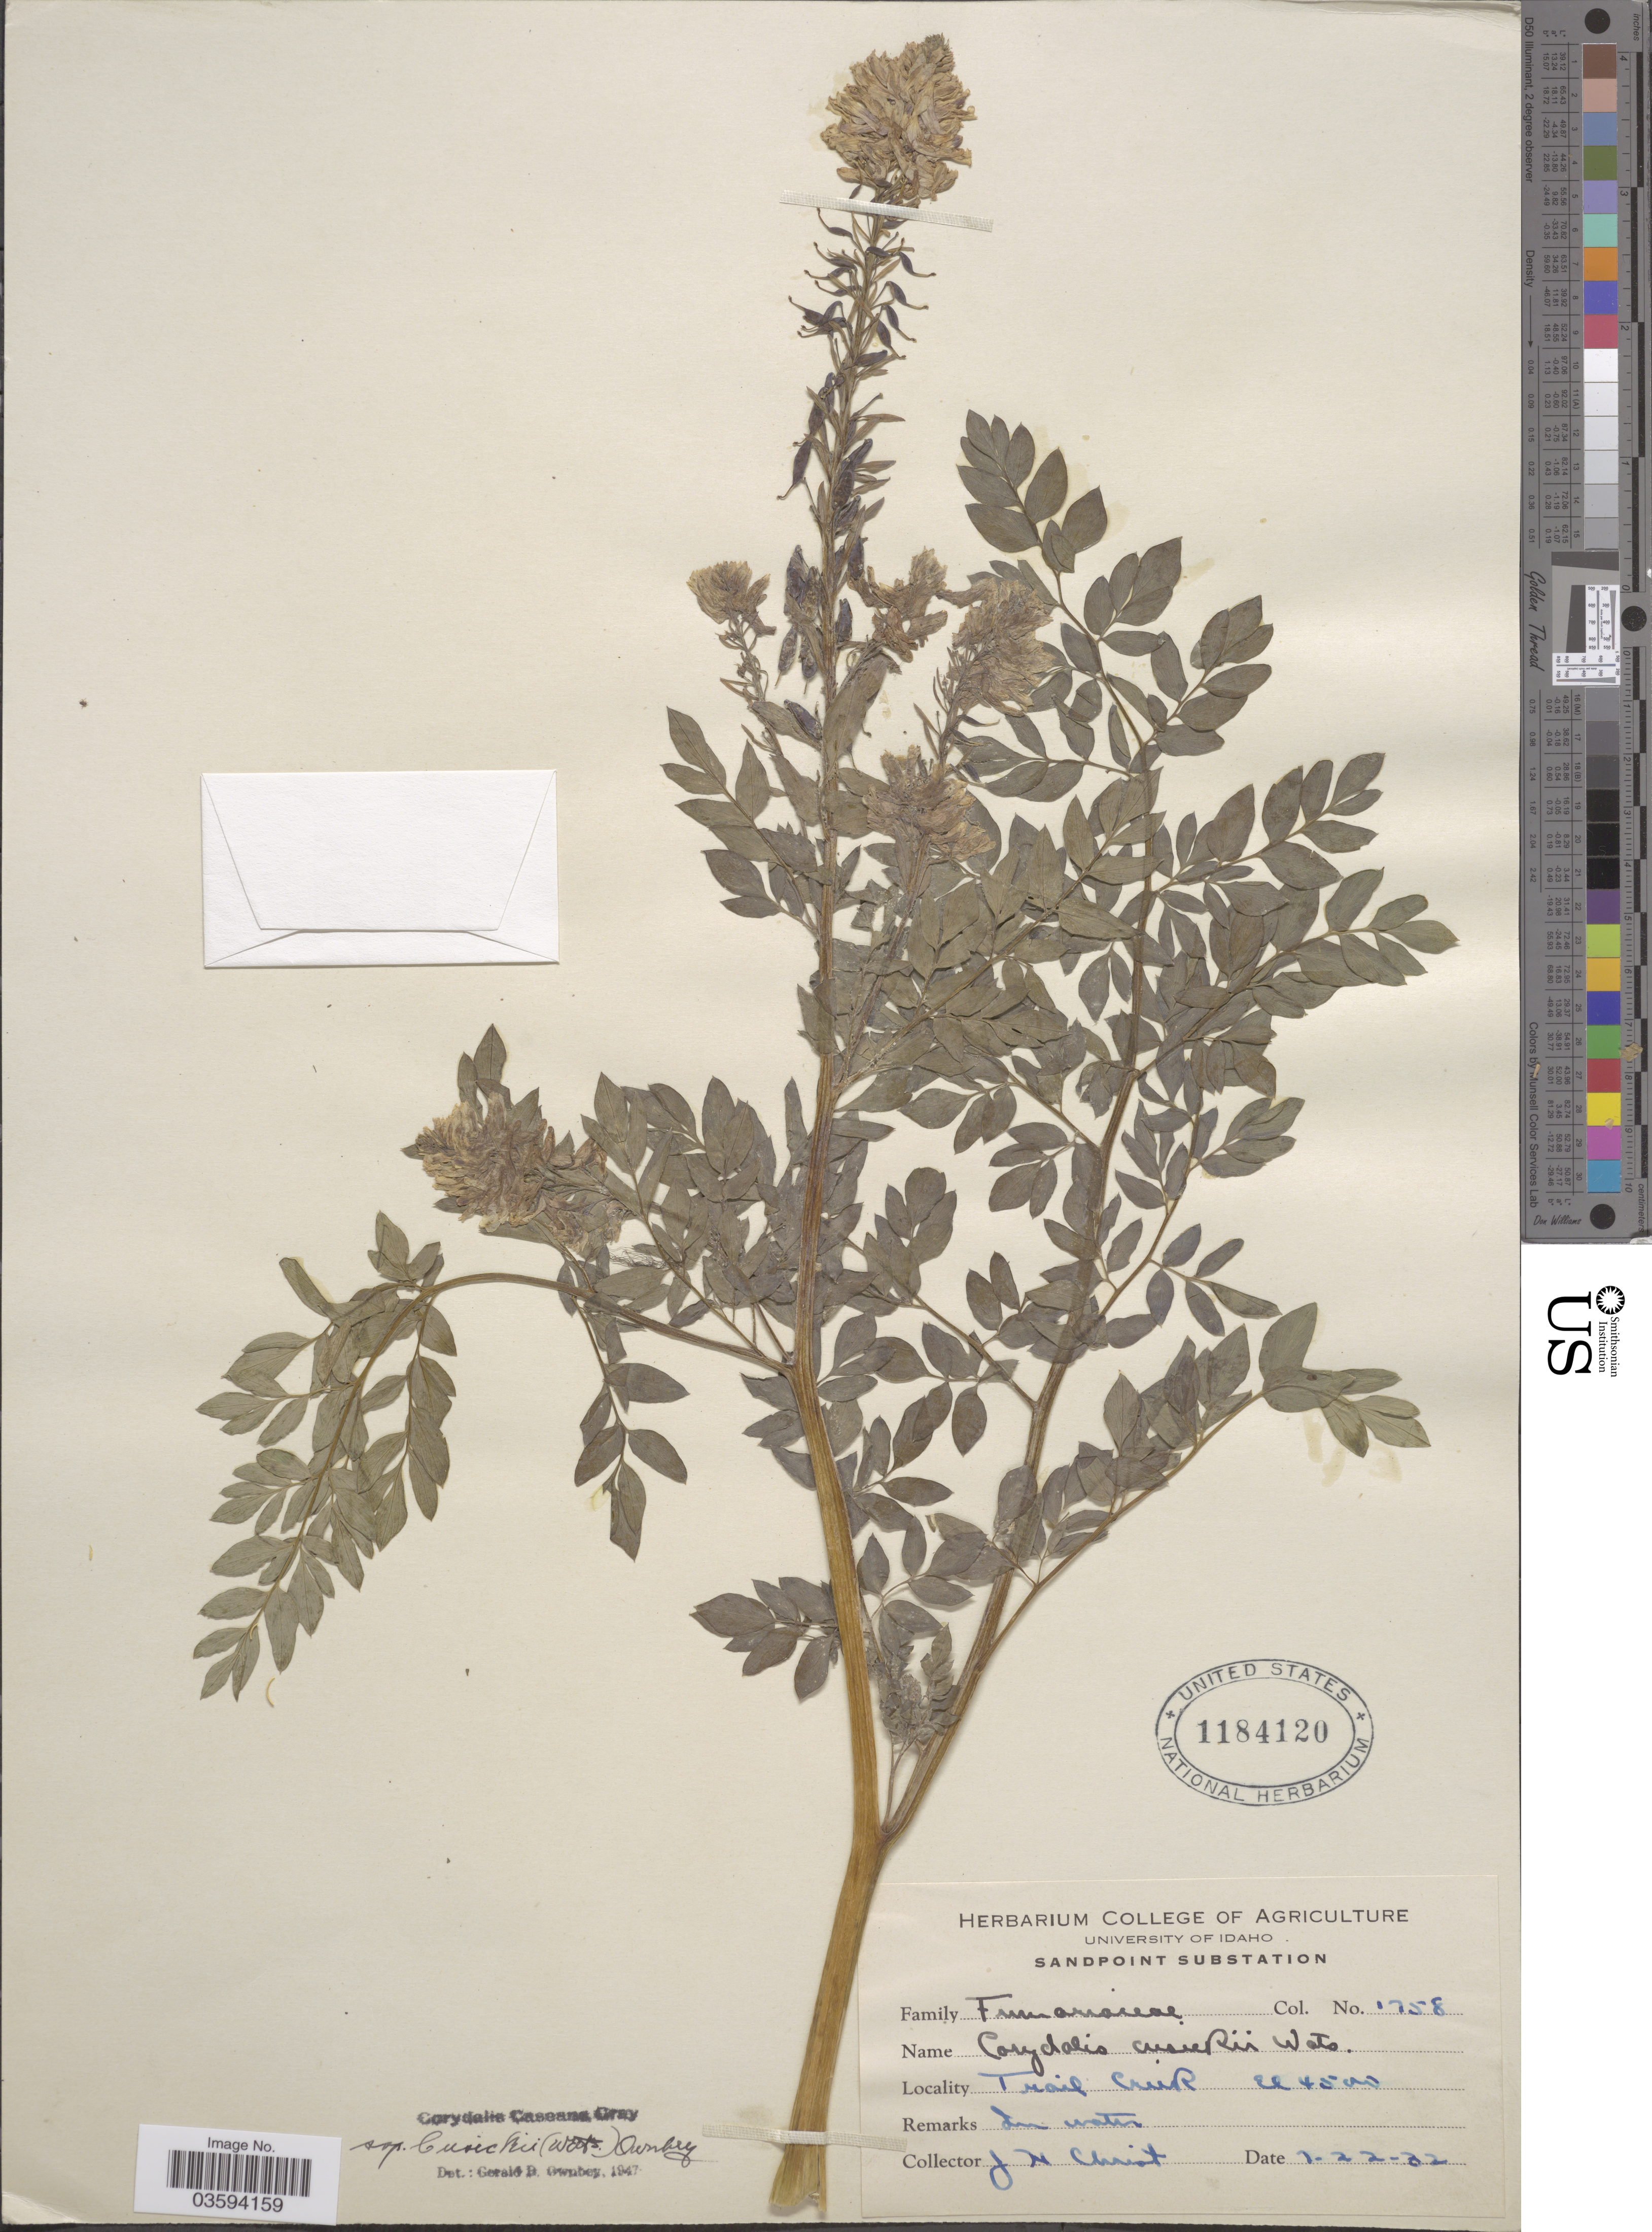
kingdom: Plantae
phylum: Tracheophyta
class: Magnoliopsida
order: Ranunculales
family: Papaveraceae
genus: Corydalis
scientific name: Corydalis caseana subsp. cusickii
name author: (S. Watson) G.B. Ownbey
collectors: J. H. Christ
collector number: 1758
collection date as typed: Transcribed d/m/y: 22/1/32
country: United States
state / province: Idaho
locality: Sandpoint Substation. Trail Creek. In water.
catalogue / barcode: US 1184120